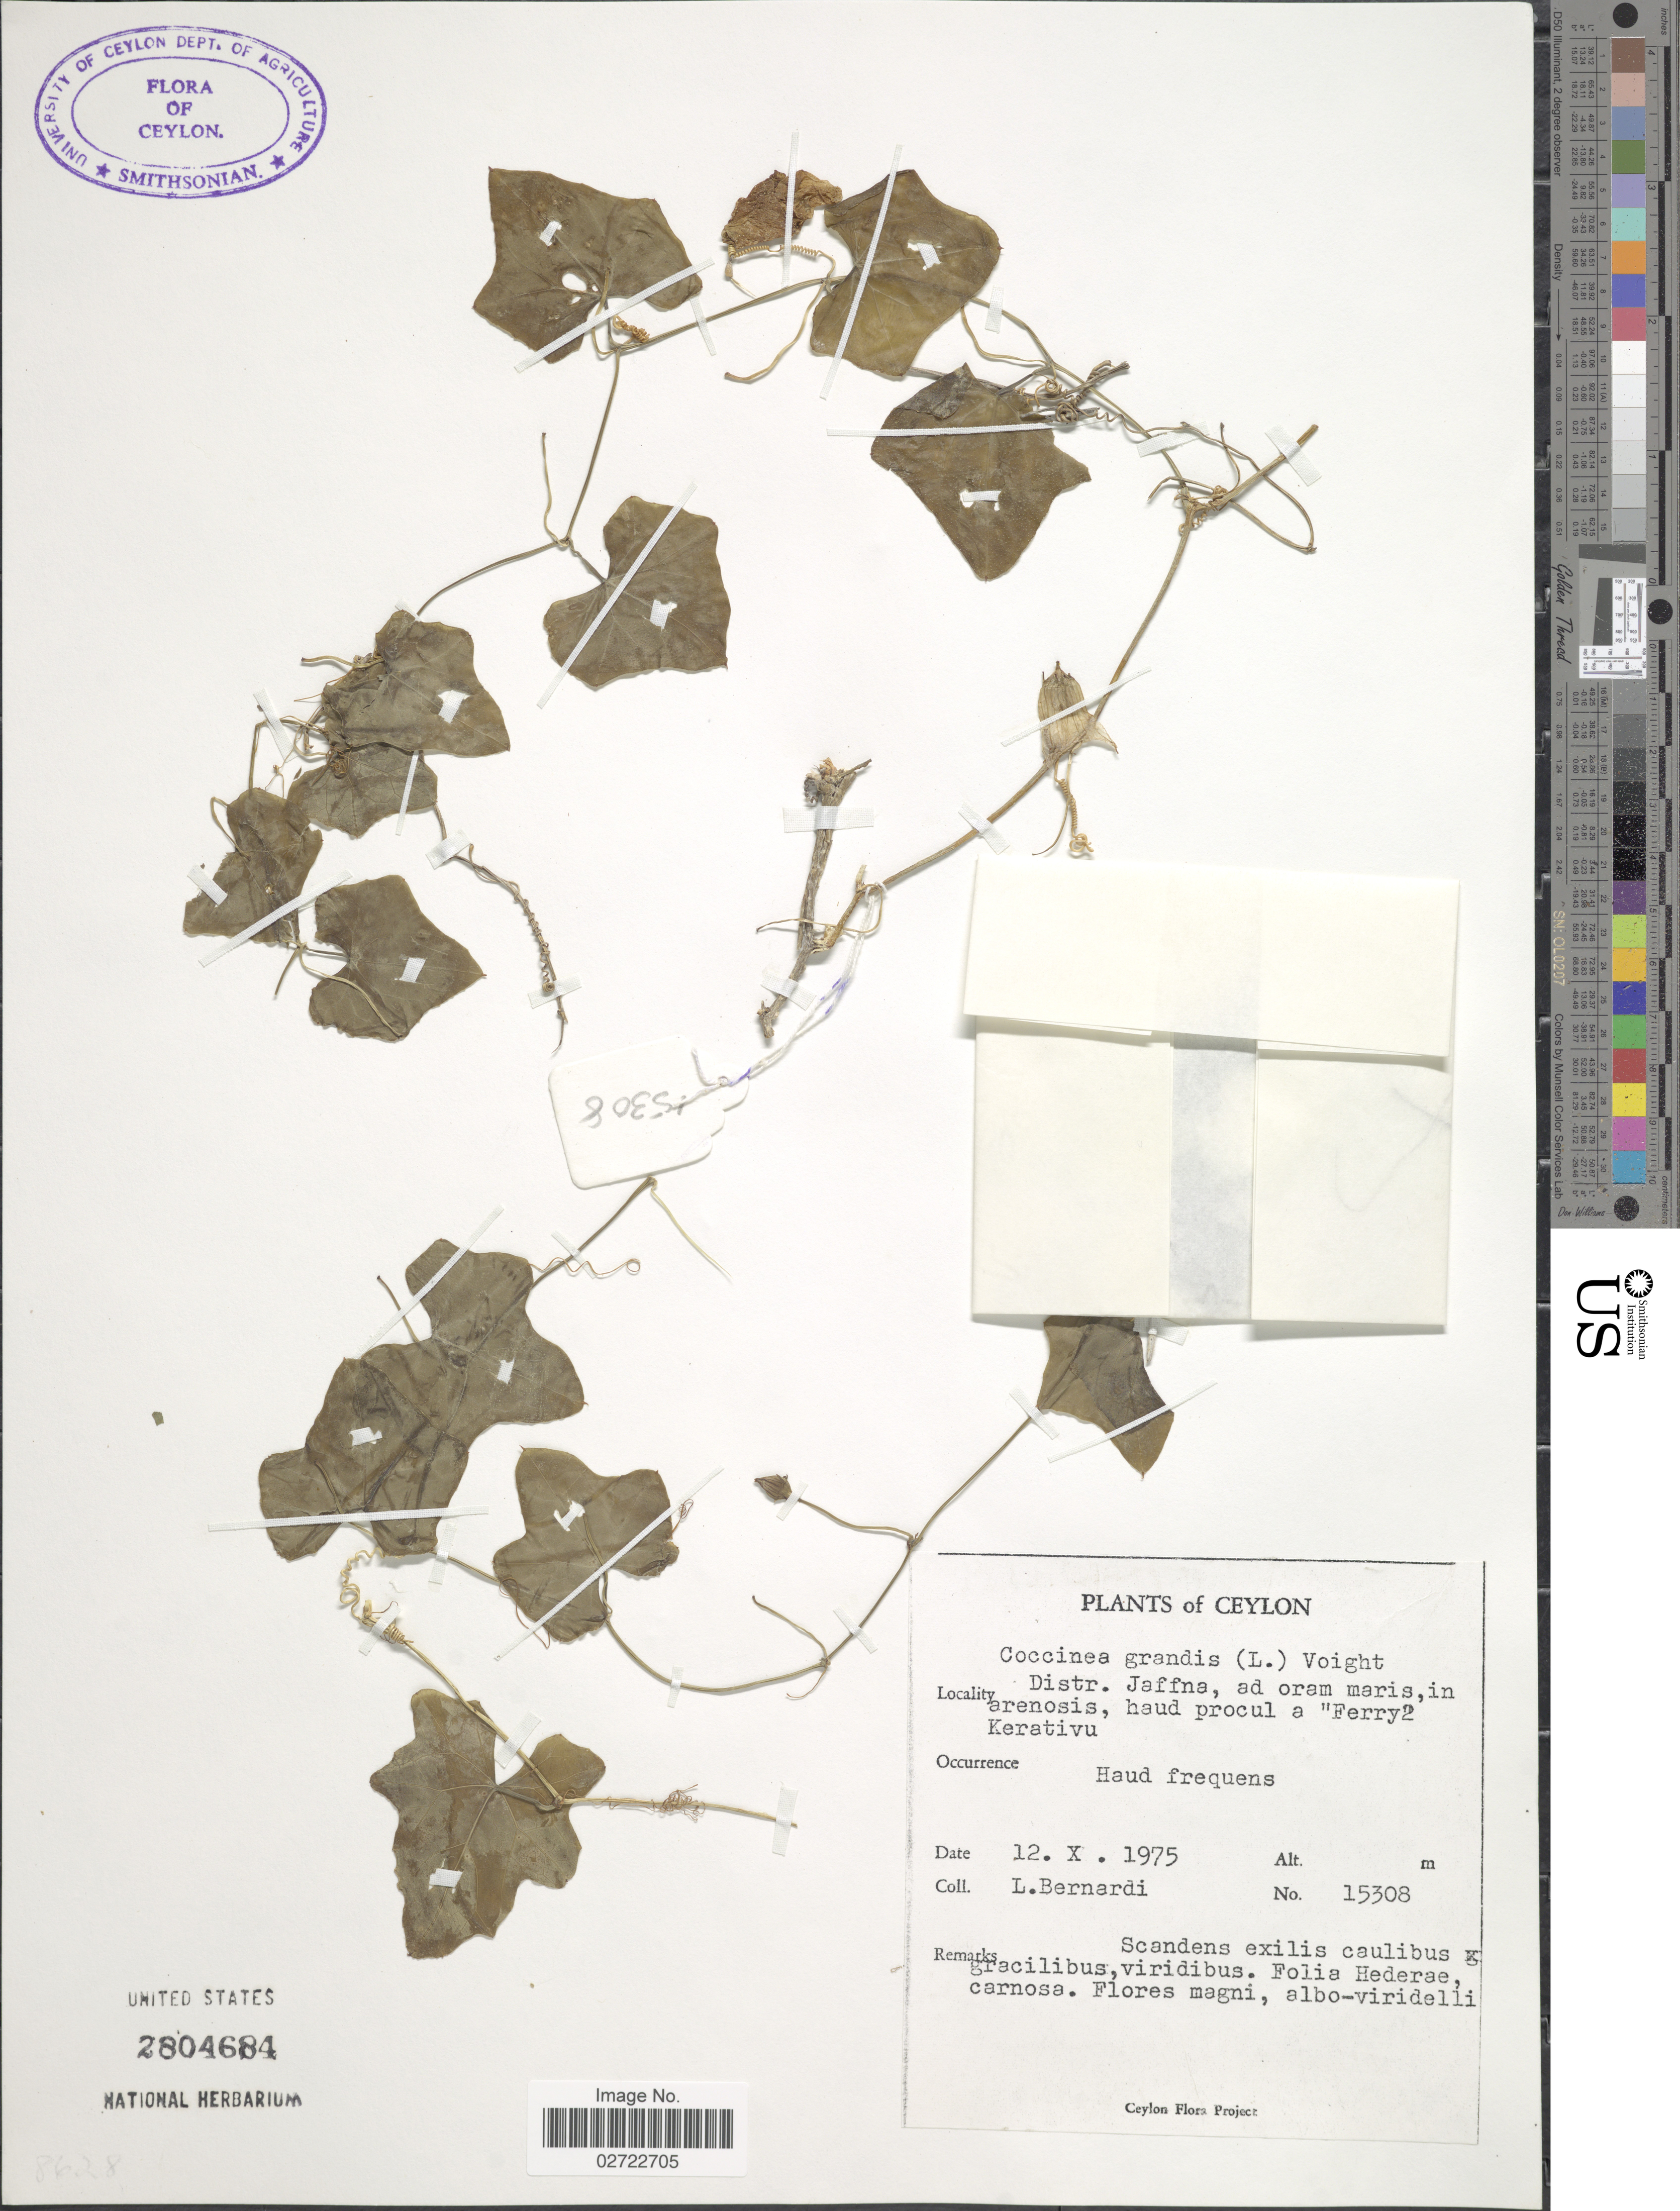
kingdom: Plantae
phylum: Tracheophyta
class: Magnoliopsida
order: Cucurbitales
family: Cucurbitaceae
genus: Coccinia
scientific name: Coccinia grandis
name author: (L.) Voigt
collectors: L. Bernardi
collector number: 15308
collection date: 1975-10-12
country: Sri Lanka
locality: Ceylon, Distr. Jaffna, ad oram maris, in arenosis, haud procul a "Ferry2"Kerativu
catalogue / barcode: US 2804684